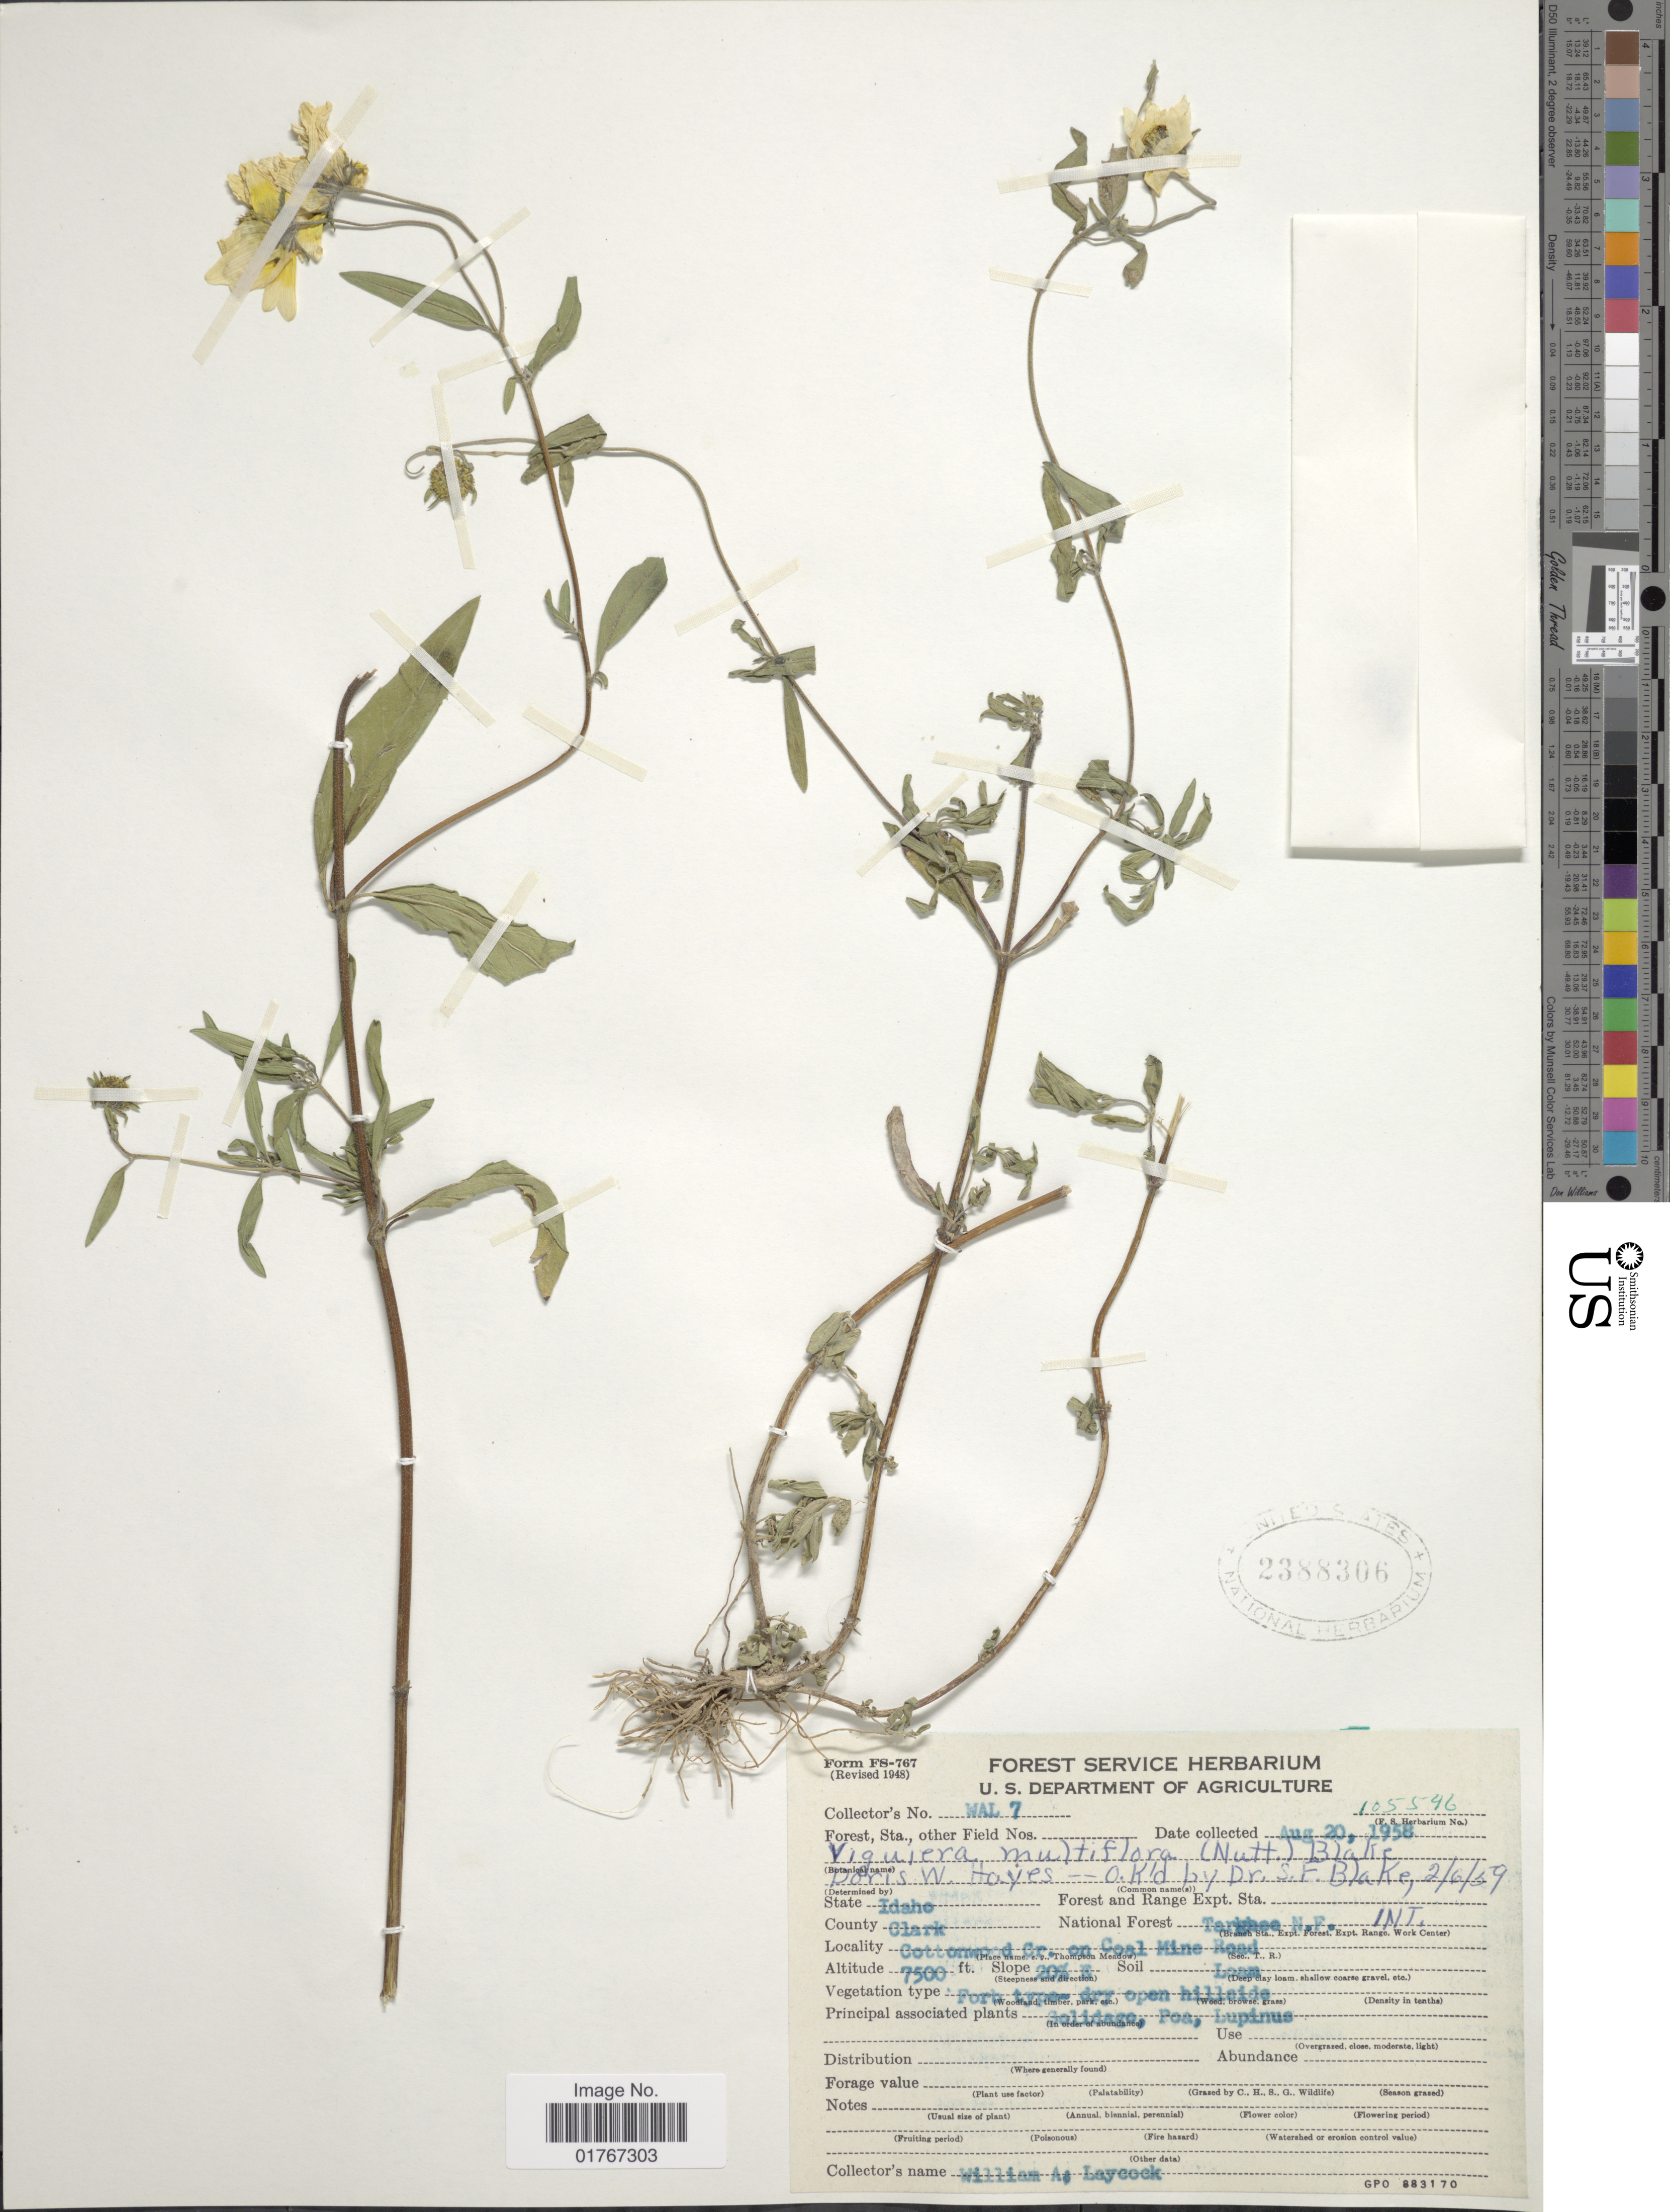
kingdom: Plantae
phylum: Tracheophyta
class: Magnoliopsida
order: Asterales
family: Asteraceae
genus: Heliomeris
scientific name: Heliomeris multiflora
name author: Nutt.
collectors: W. Laycock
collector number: WAL 7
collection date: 1958-08-20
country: United States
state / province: Idaho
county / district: Clark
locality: National Forest Targhee N.F. Cottonwood Cr on Coal Mine Road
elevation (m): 2286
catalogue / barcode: US 2388306